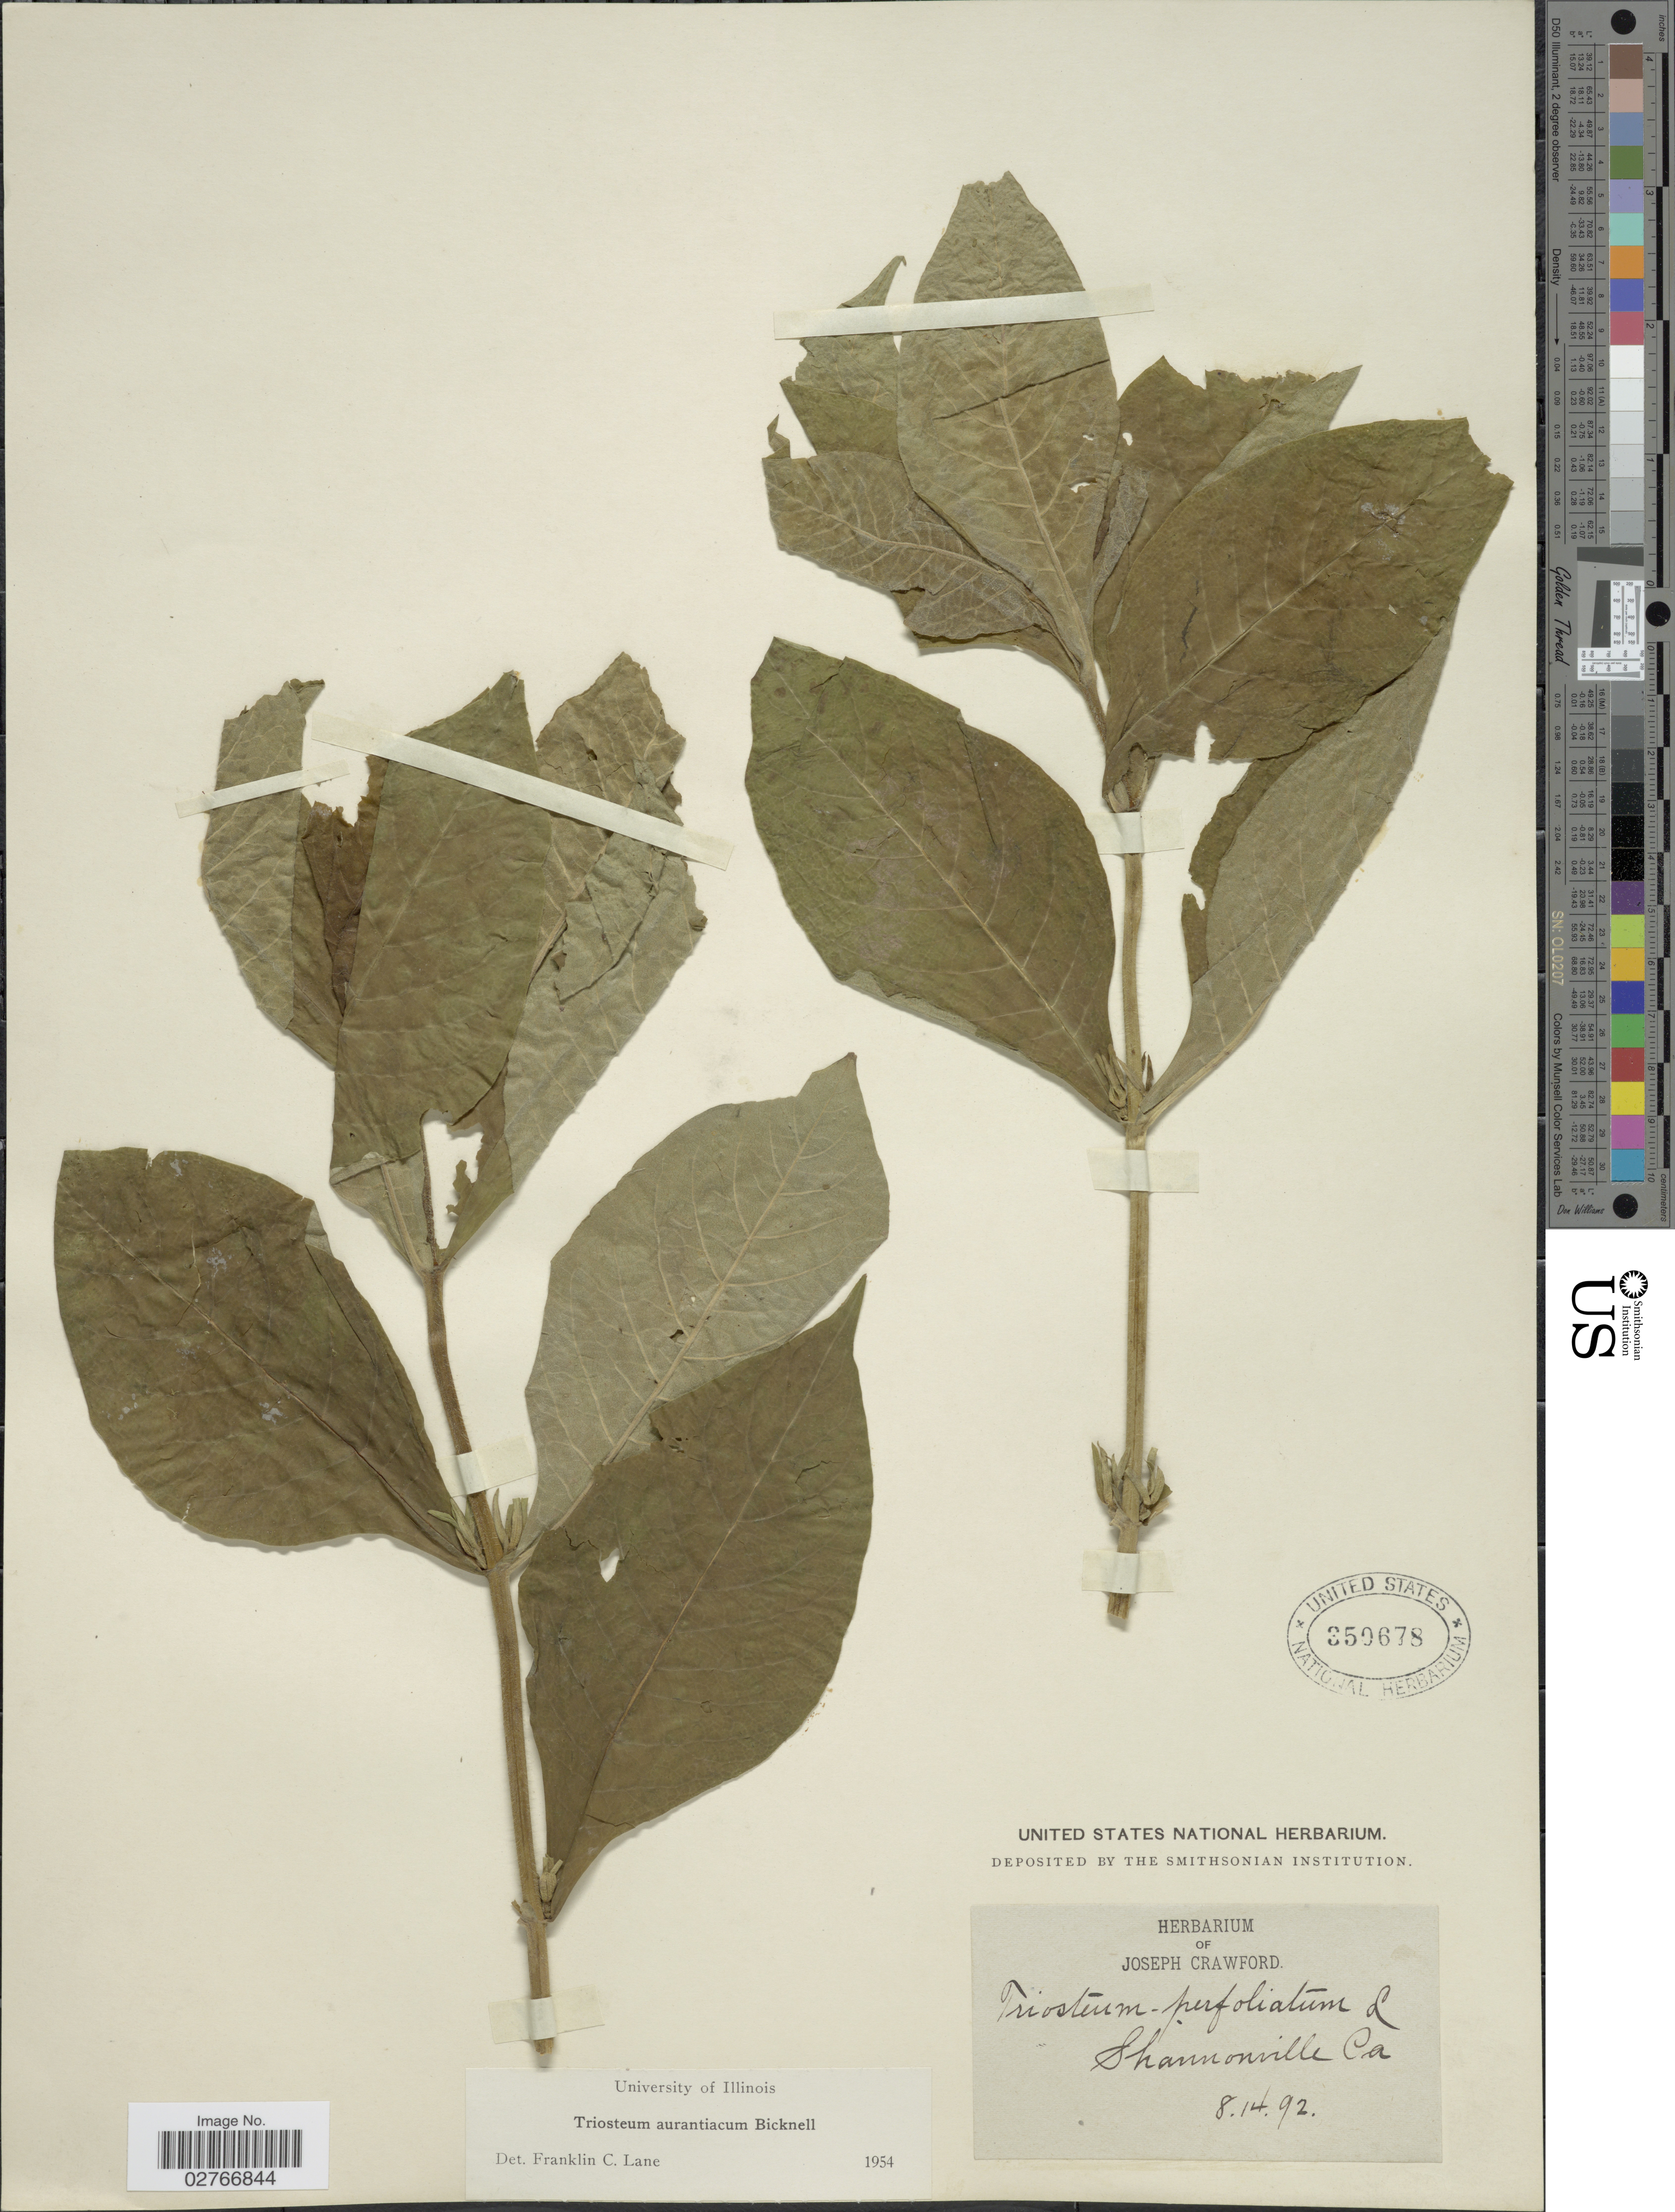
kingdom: Plantae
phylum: Tracheophyta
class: Magnoliopsida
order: Dipsacales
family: Caprifoliaceae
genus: Triosteum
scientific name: Triosteum aurantiacum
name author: E.P. Bicknell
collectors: ex herb. Joseph Crawford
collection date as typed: Transcribed d/m/y: 14/8/92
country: United States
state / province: Pennsylvania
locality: Shannonville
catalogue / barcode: US 350678